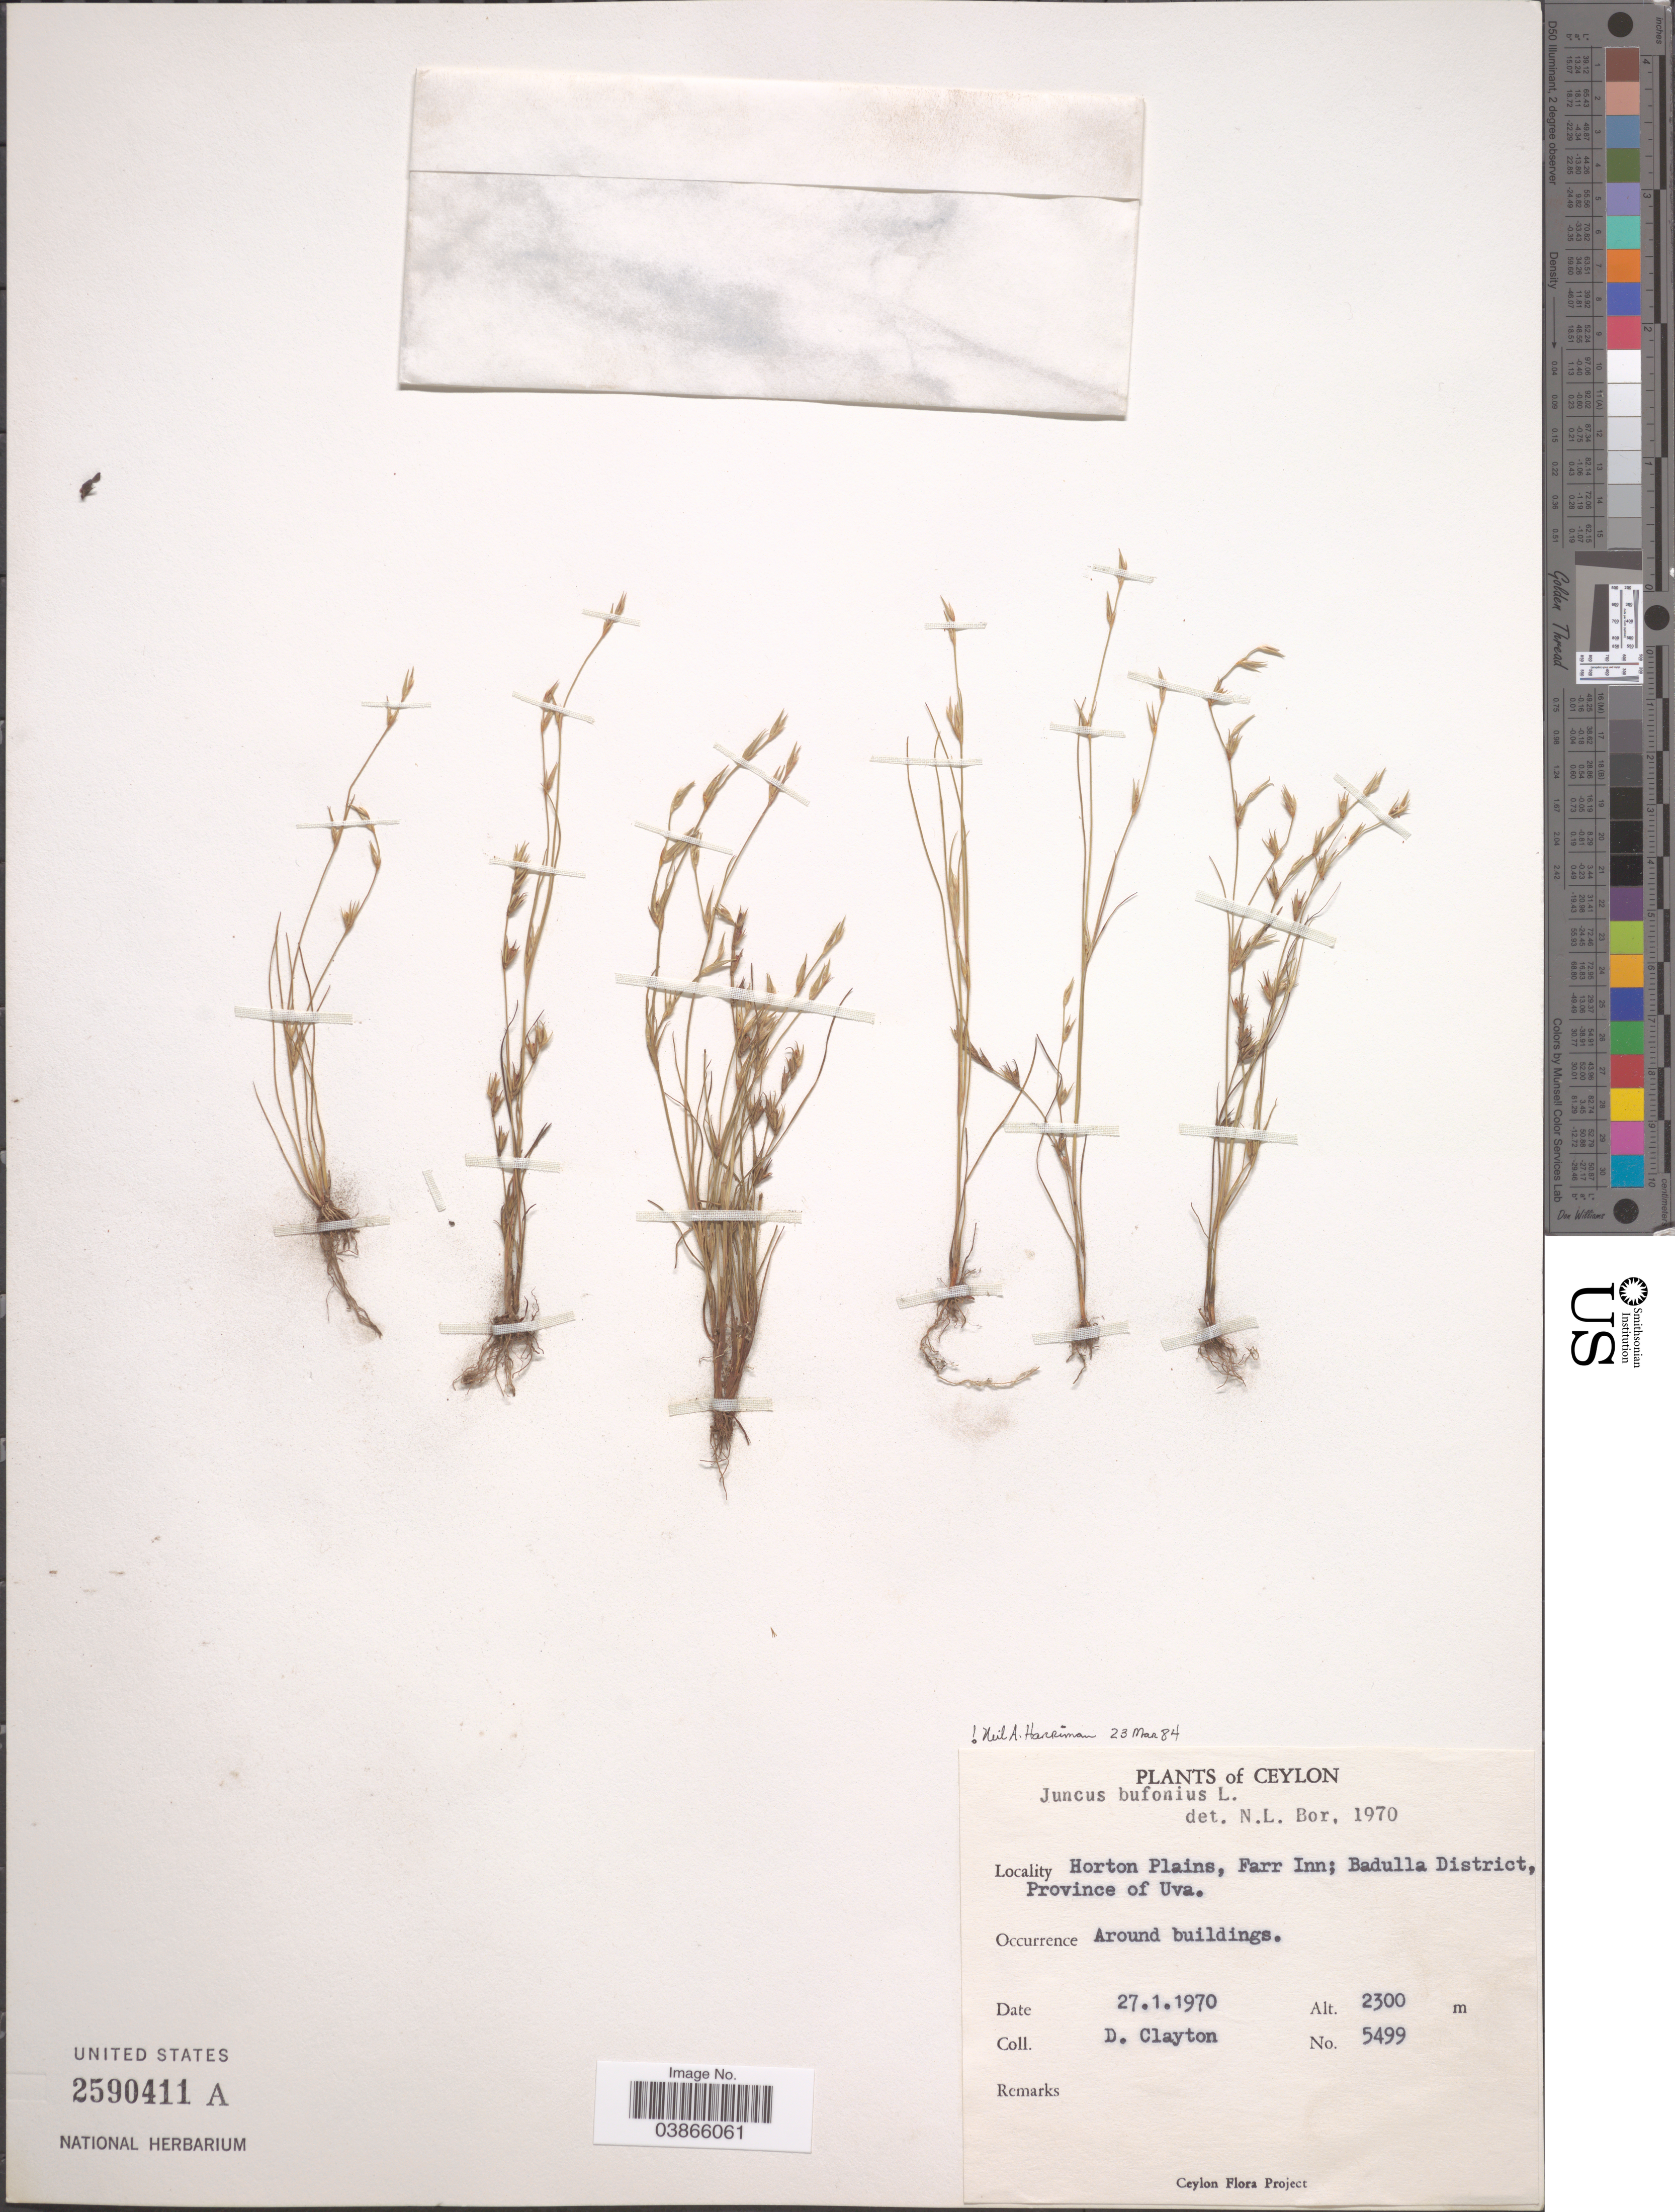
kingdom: Plantae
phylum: Tracheophyta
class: Liliopsida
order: Poales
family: Juncaceae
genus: Juncus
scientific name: Juncus bufonius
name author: L.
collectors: D. Clayton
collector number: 5499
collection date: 1970-01-27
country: Sri Lanka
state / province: Uva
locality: Ceylon. Horton Plains, Farr Inn; Badulla District. Around buildings.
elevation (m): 2300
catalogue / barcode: US 2590411A